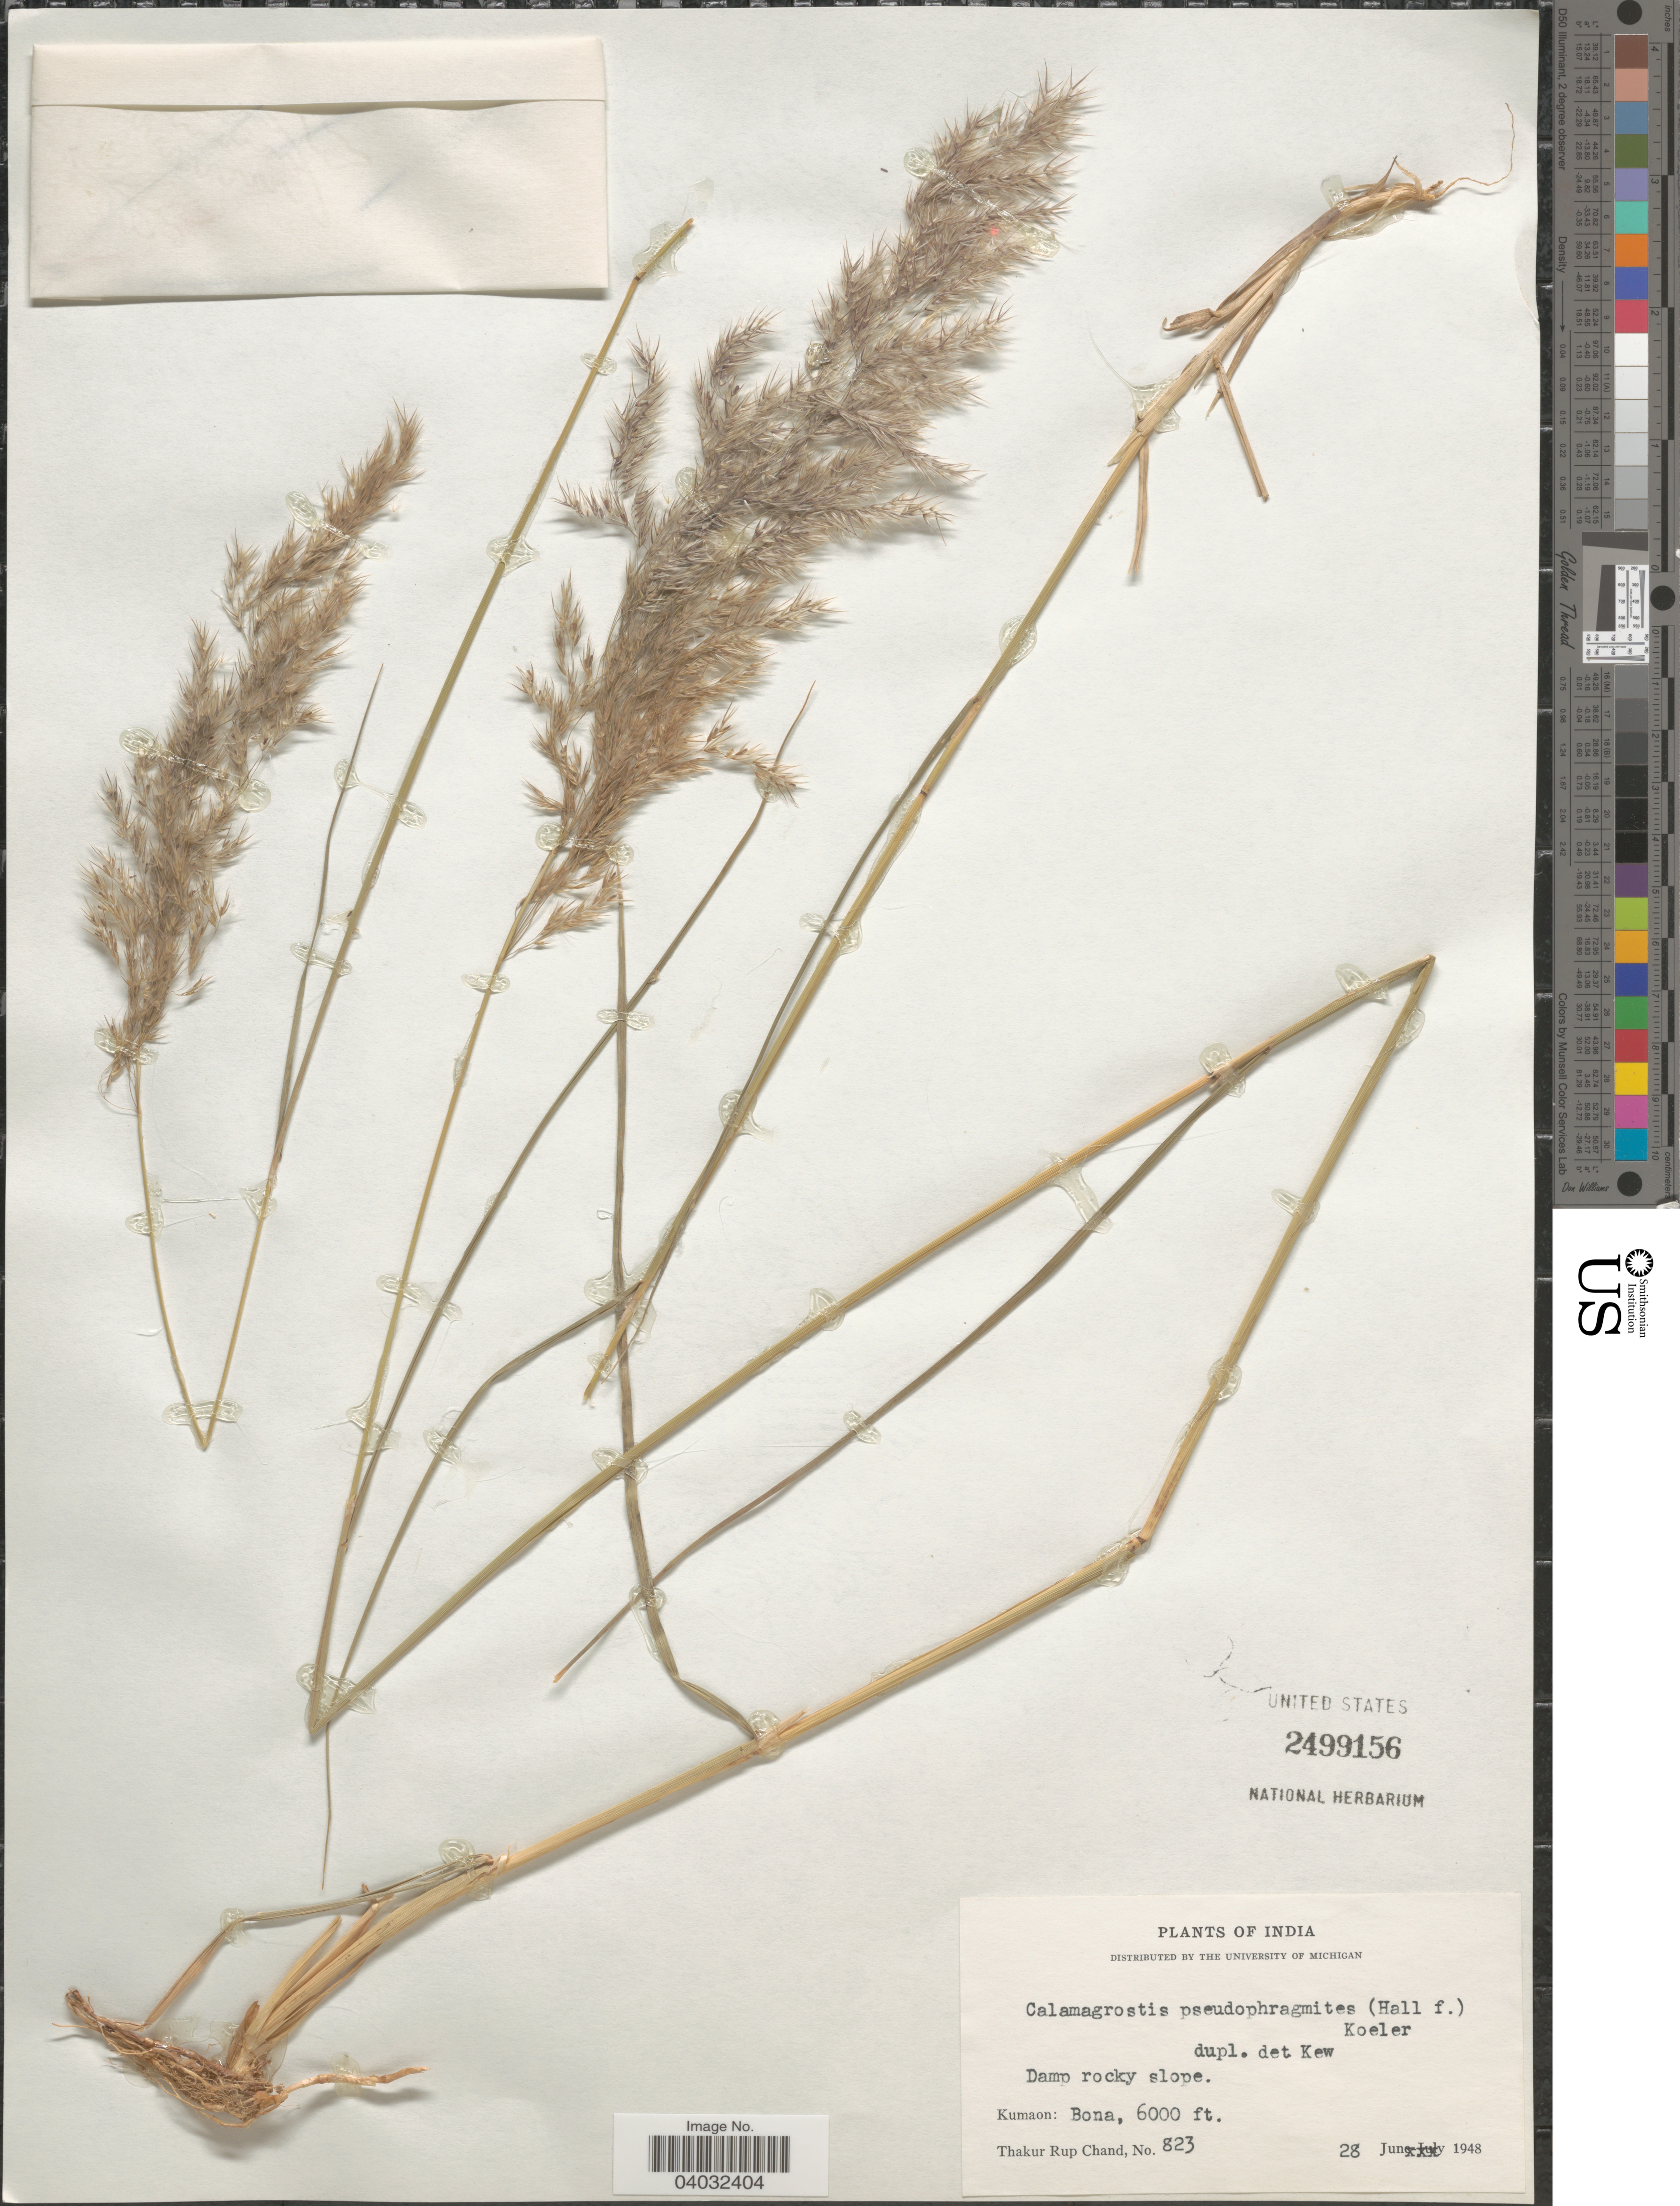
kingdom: Plantae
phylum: Tracheophyta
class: Liliopsida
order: Poales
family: Poaceae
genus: Calamagrostis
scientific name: Calamagrostis pseudophragmites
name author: (Haller f.) Koeler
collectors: T. R. Chand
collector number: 823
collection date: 1948-06-28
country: India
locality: Kumaon: Bona.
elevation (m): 1829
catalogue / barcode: US 2499156